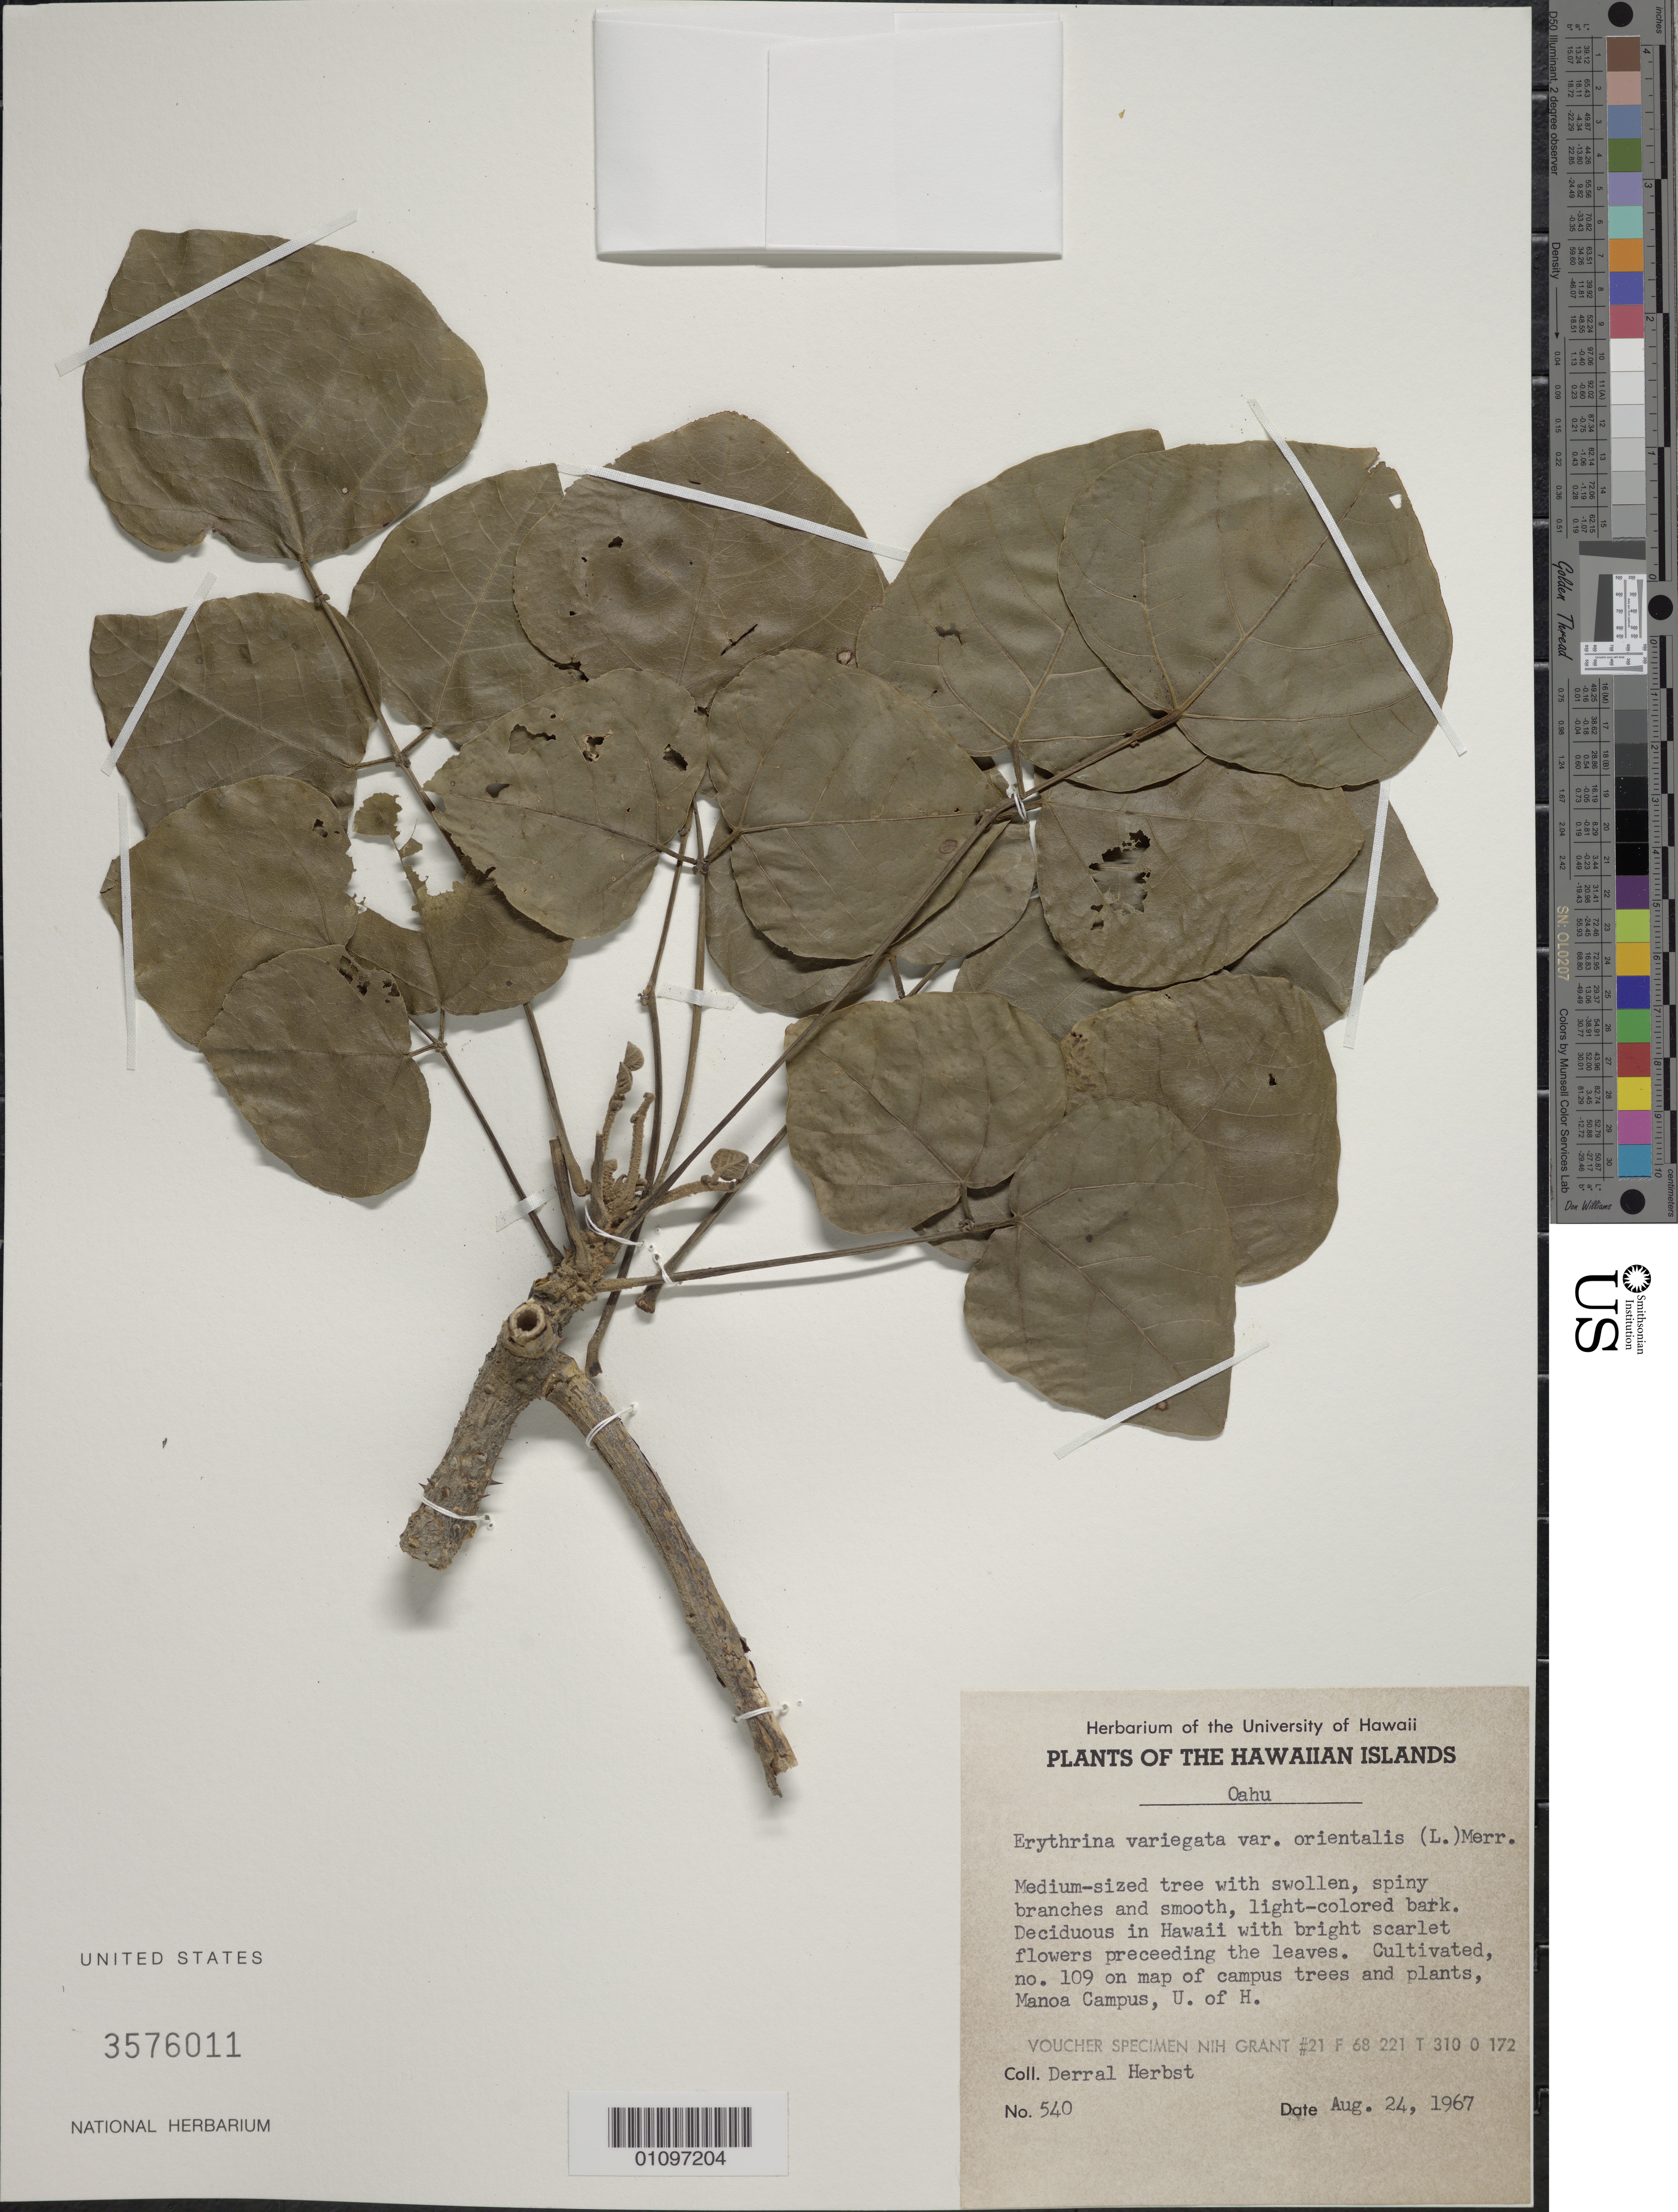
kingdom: Plantae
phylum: Tracheophyta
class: Magnoliopsida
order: Fabales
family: Fabaceae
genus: Erythrina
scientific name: Erythrina variegata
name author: L.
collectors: D. R. Herbst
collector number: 540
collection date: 1967-08-24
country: United States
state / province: Hawaii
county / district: Honolulu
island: Oahu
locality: University of Hawaii Manoa Campus, number 109 on map of campus trees and plants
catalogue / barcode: US 3576011